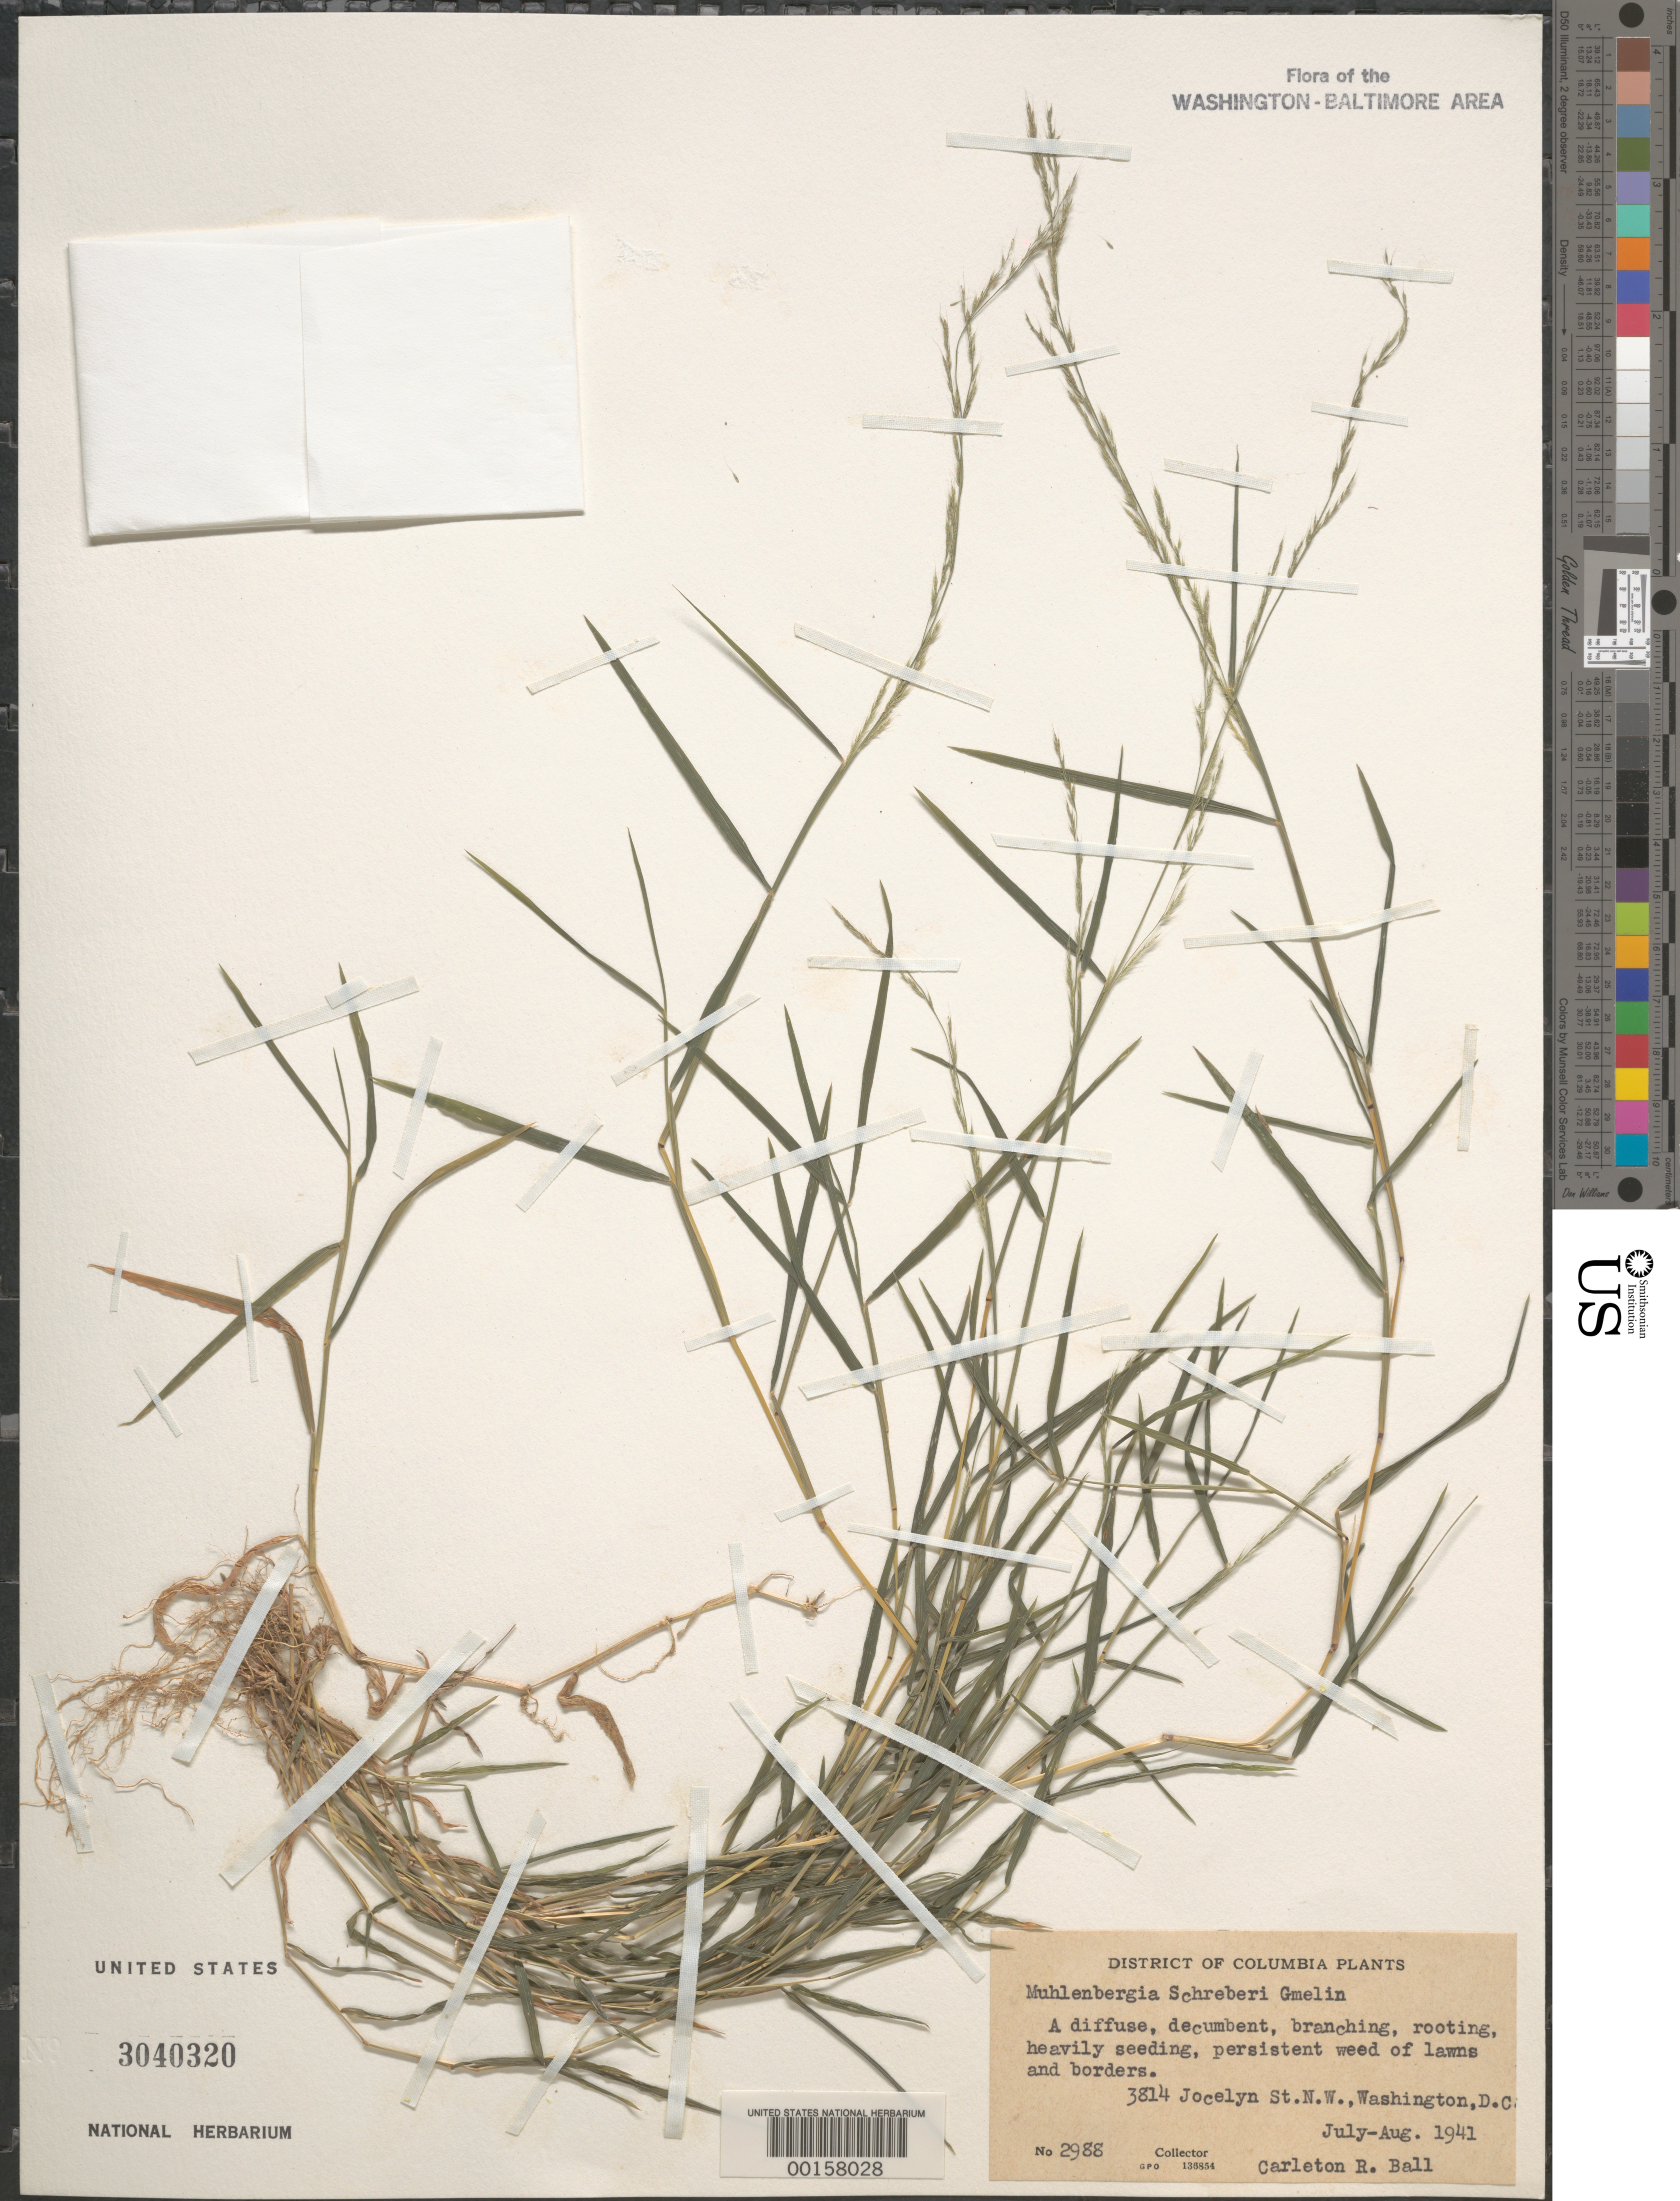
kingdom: Plantae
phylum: Tracheophyta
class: Liliopsida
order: Poales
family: Poaceae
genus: Muhlenbergia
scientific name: Muhlenbergia schreberi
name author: J.F. Gmel.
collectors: C. R. Ball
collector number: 2988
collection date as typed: Jul 1941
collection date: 1941-07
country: United States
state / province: District of Columbia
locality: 3814 Jocelyn St. NW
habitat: Lawns and borders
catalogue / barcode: US 3040320